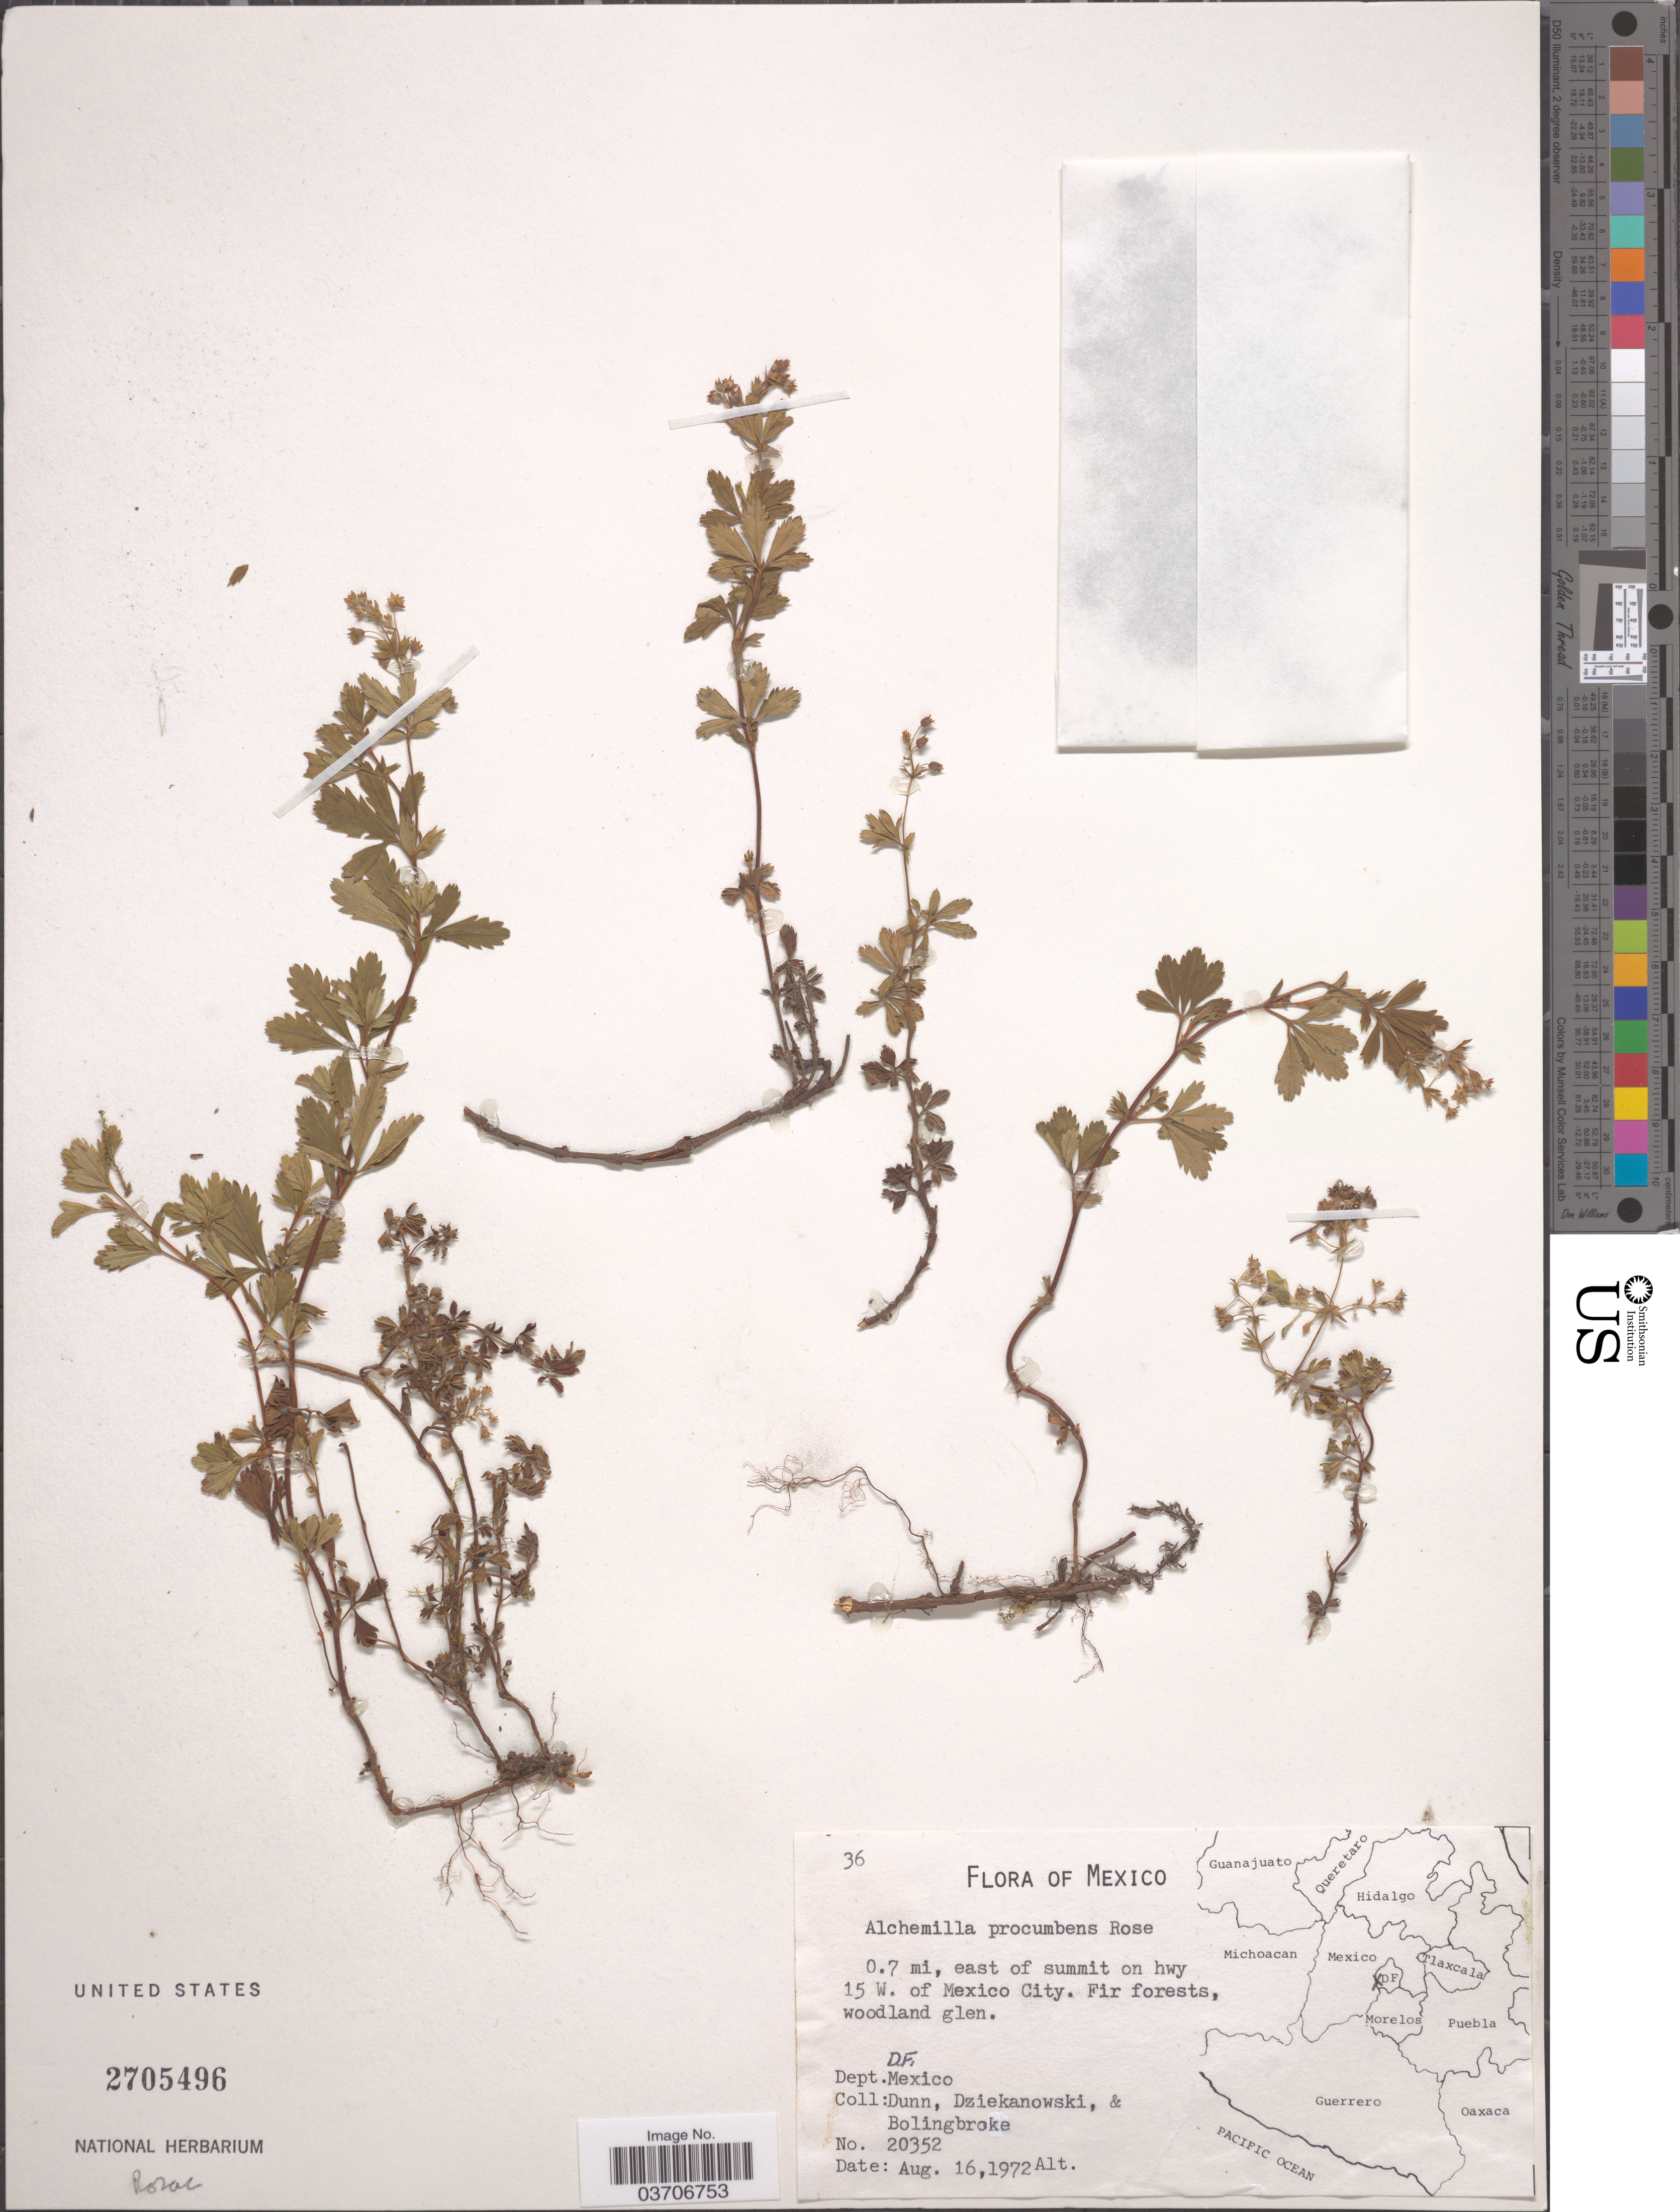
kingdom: Plantae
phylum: Tracheophyta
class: Magnoliopsida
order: Rosales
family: Rosaceae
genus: Lachemilla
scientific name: Lachemilla procumbens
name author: (Rose) Rydb.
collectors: -- Dunn, -. Dziekanowski & -. Bolingbroke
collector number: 20352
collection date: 1972-08-16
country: Mexico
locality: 0.7 mi, east of summit on hwy 15 W. of Mexico City. Dept. Mexico. D.F.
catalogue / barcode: US 2705496